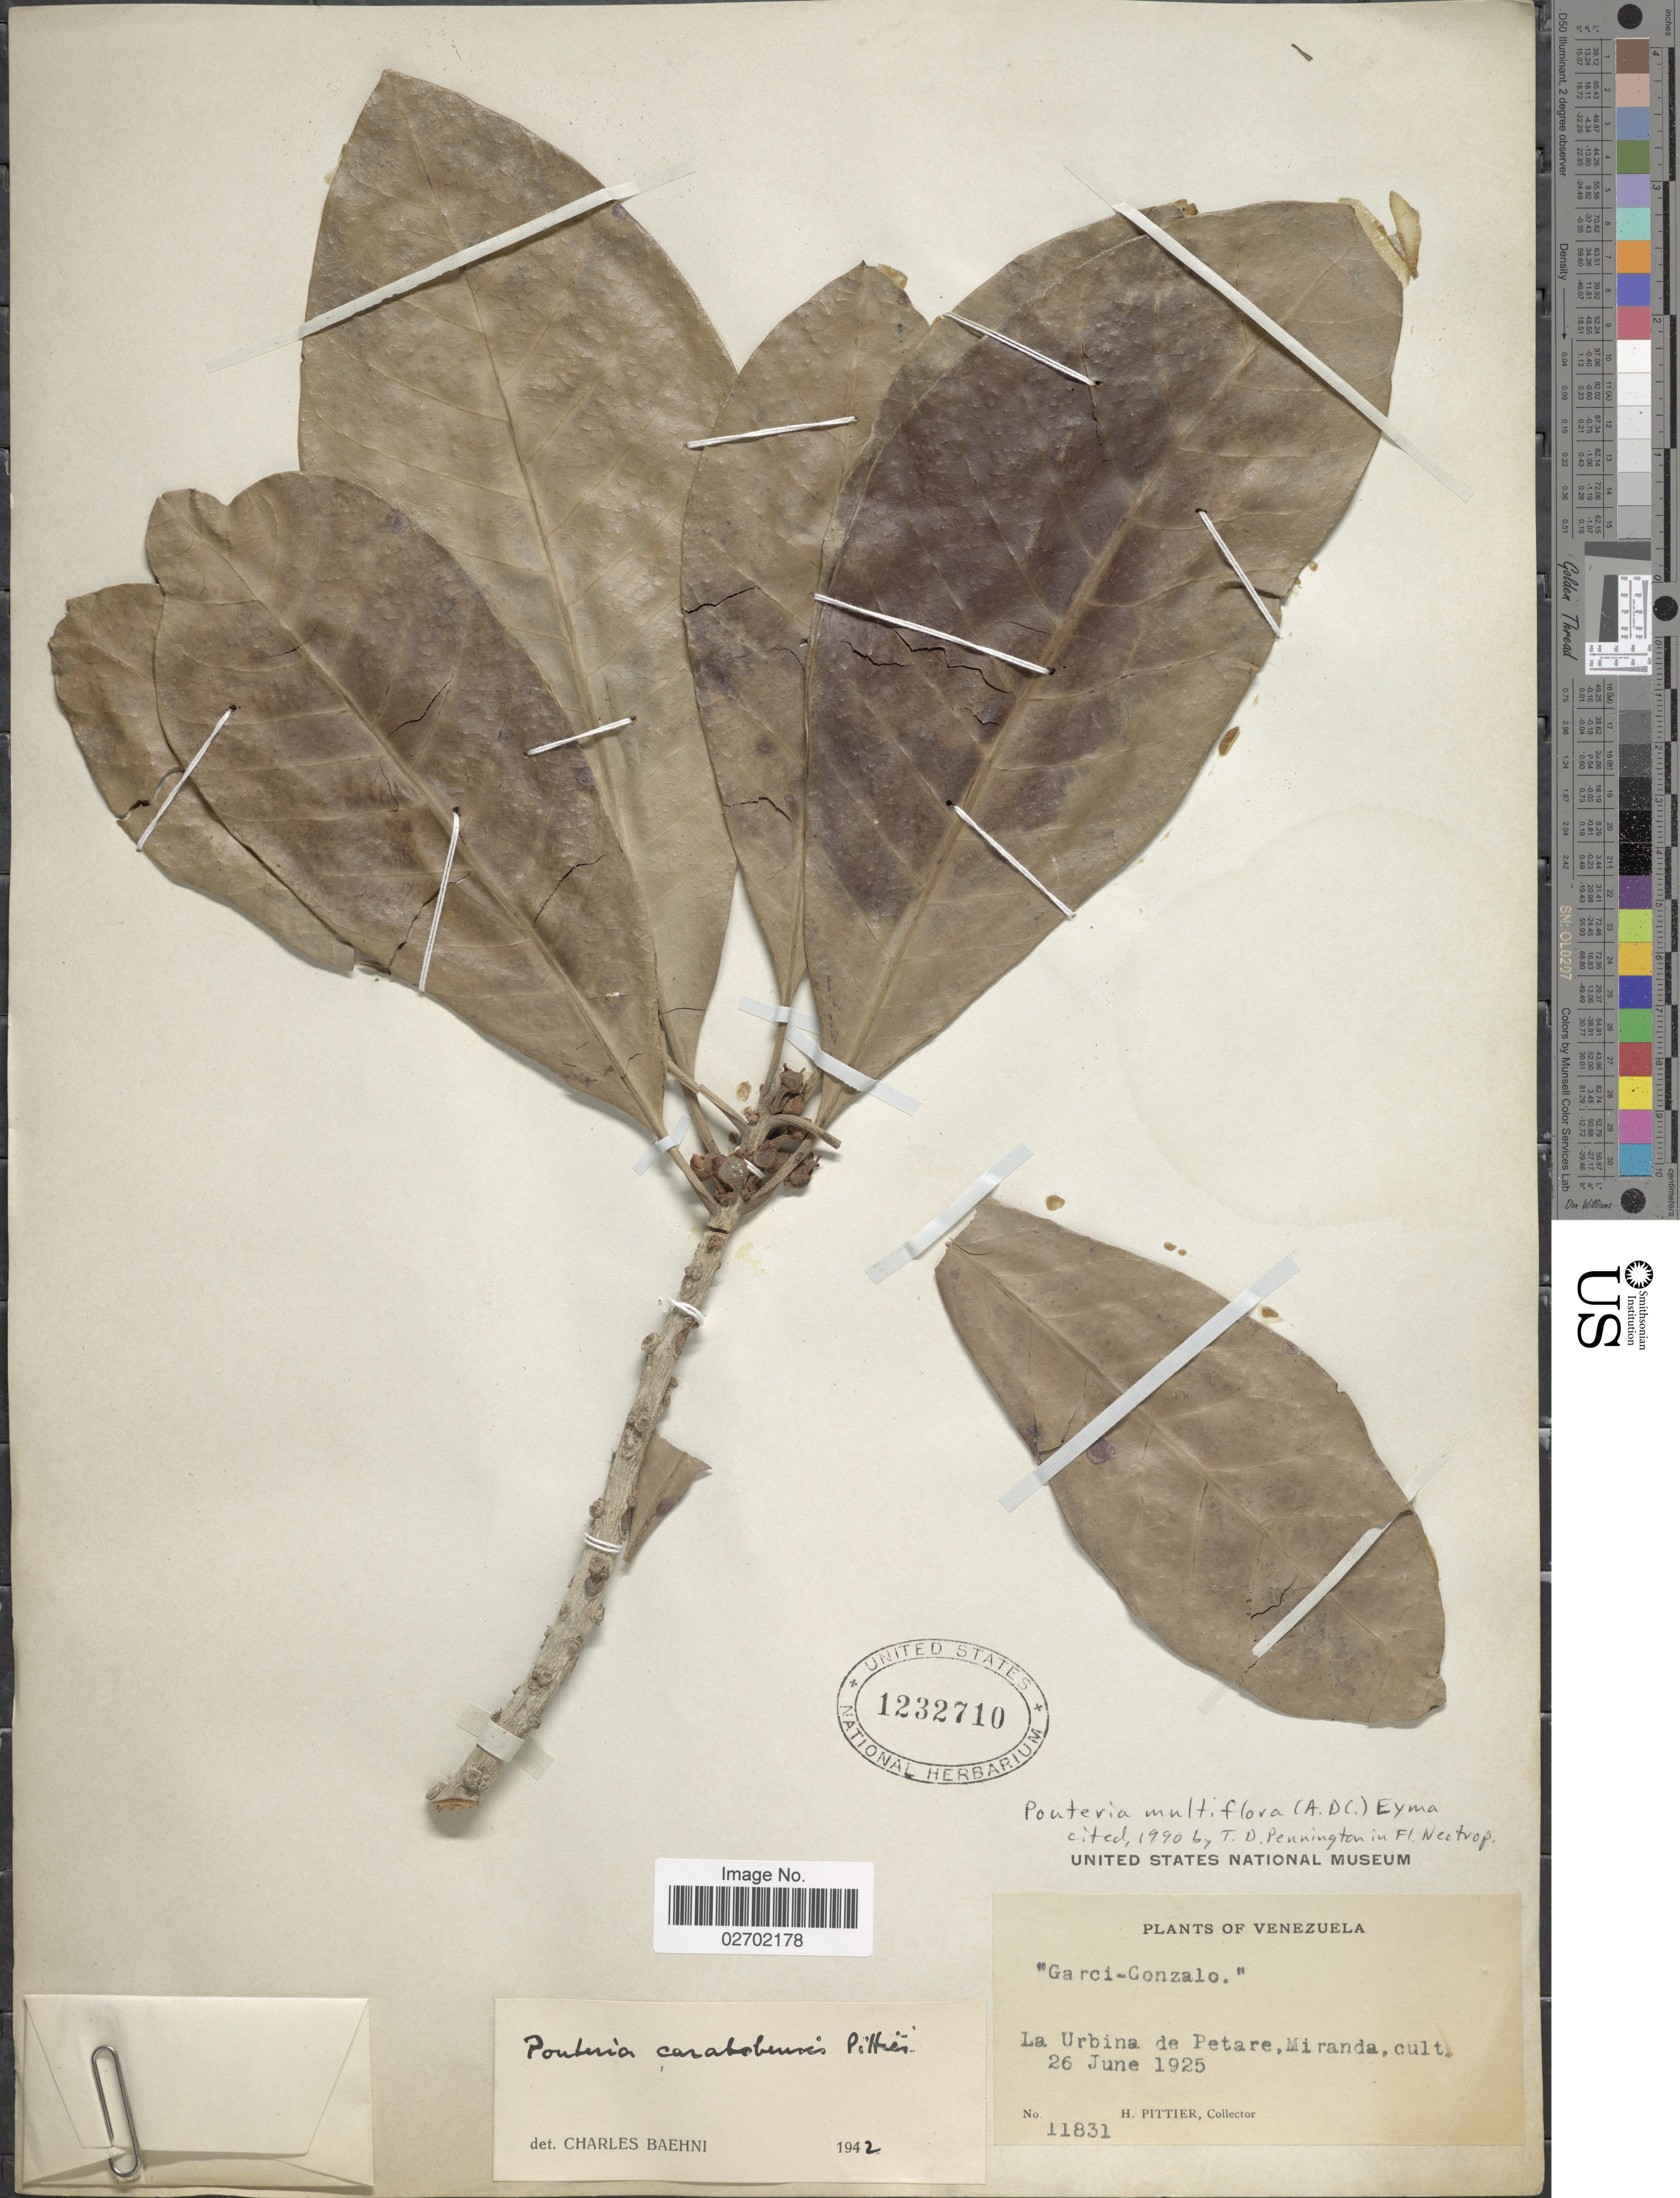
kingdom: Plantae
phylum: Tracheophyta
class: Magnoliopsida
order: Ericales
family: Sapotaceae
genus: Pouteria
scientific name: Pouteria multiflora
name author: (A. DC.) Eyma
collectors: H. F. Pittier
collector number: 11831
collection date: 1925-06-26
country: Venezuela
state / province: Miranda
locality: La Urbina de Petare, cult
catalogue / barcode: US 1232710